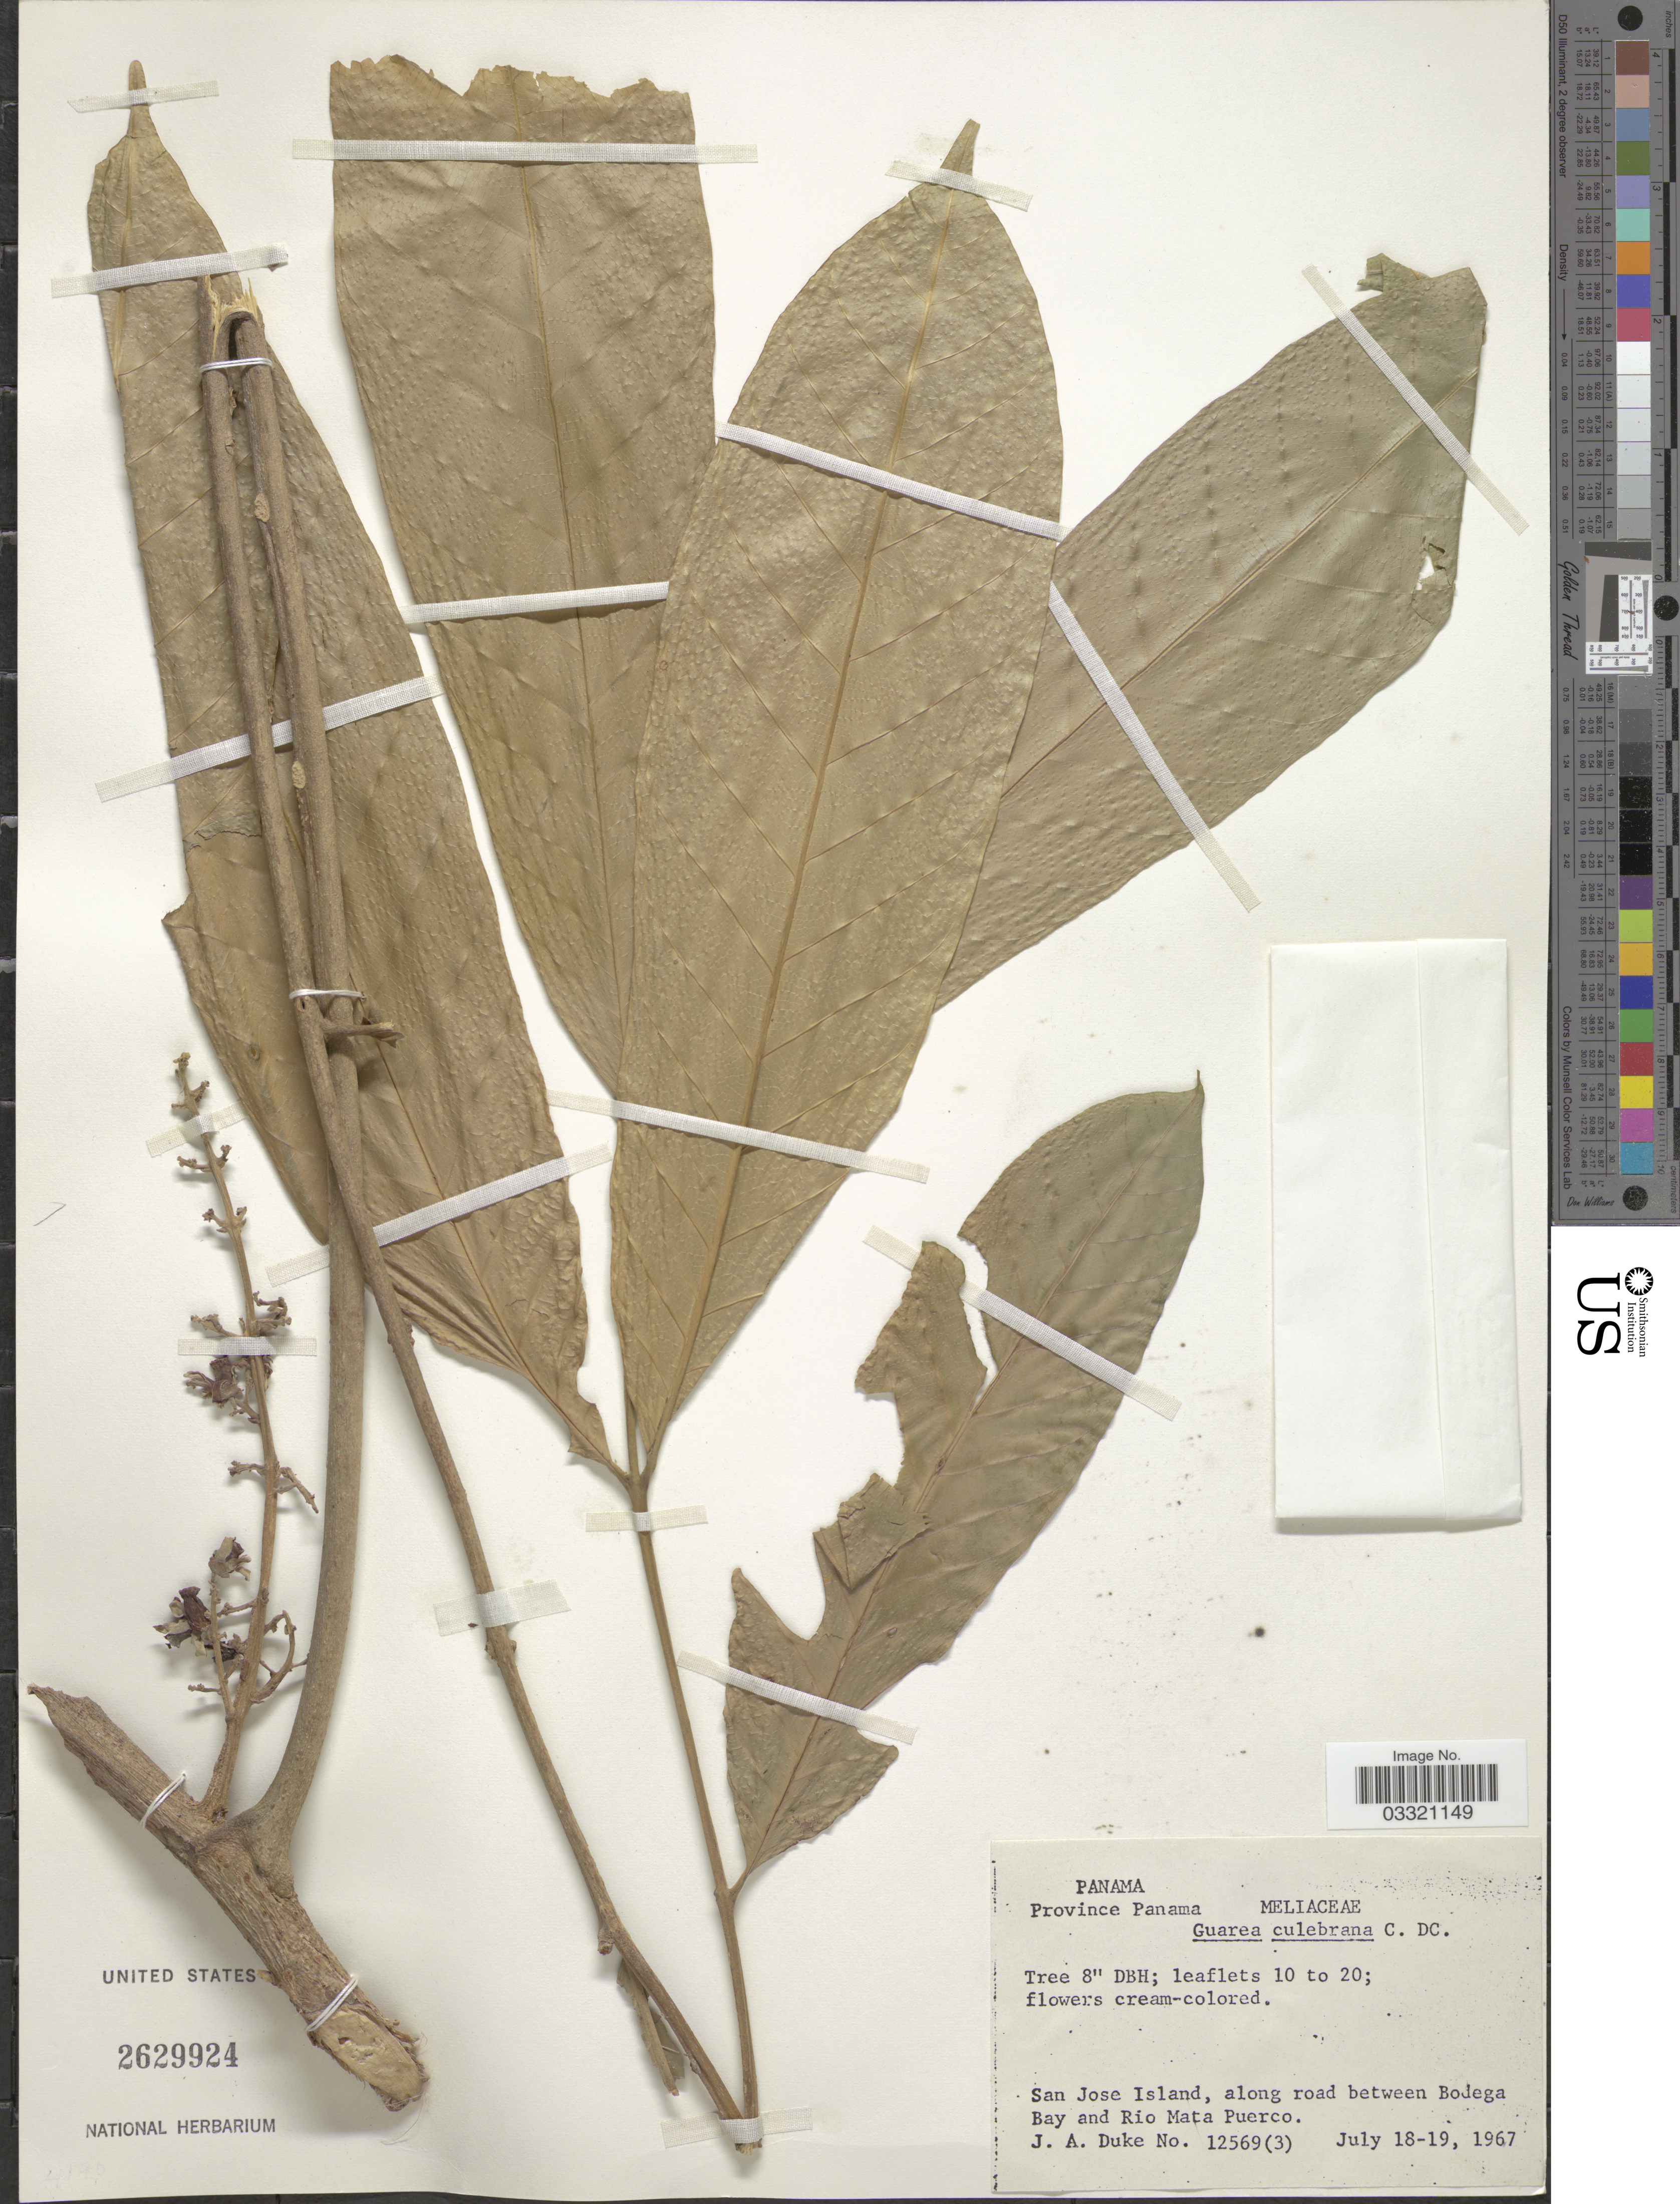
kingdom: Plantae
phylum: Tracheophyta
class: Magnoliopsida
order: Sapindales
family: Meliaceae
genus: Guarea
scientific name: Guarea culebrana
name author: C. DC.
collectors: J. A. Duke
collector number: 12569 (3)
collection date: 1967-07-18/1967-07-19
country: Panama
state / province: Panamá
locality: San Jose Island, along road between Bodega Bay and Rio Mata Puerco.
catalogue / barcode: US 2629924